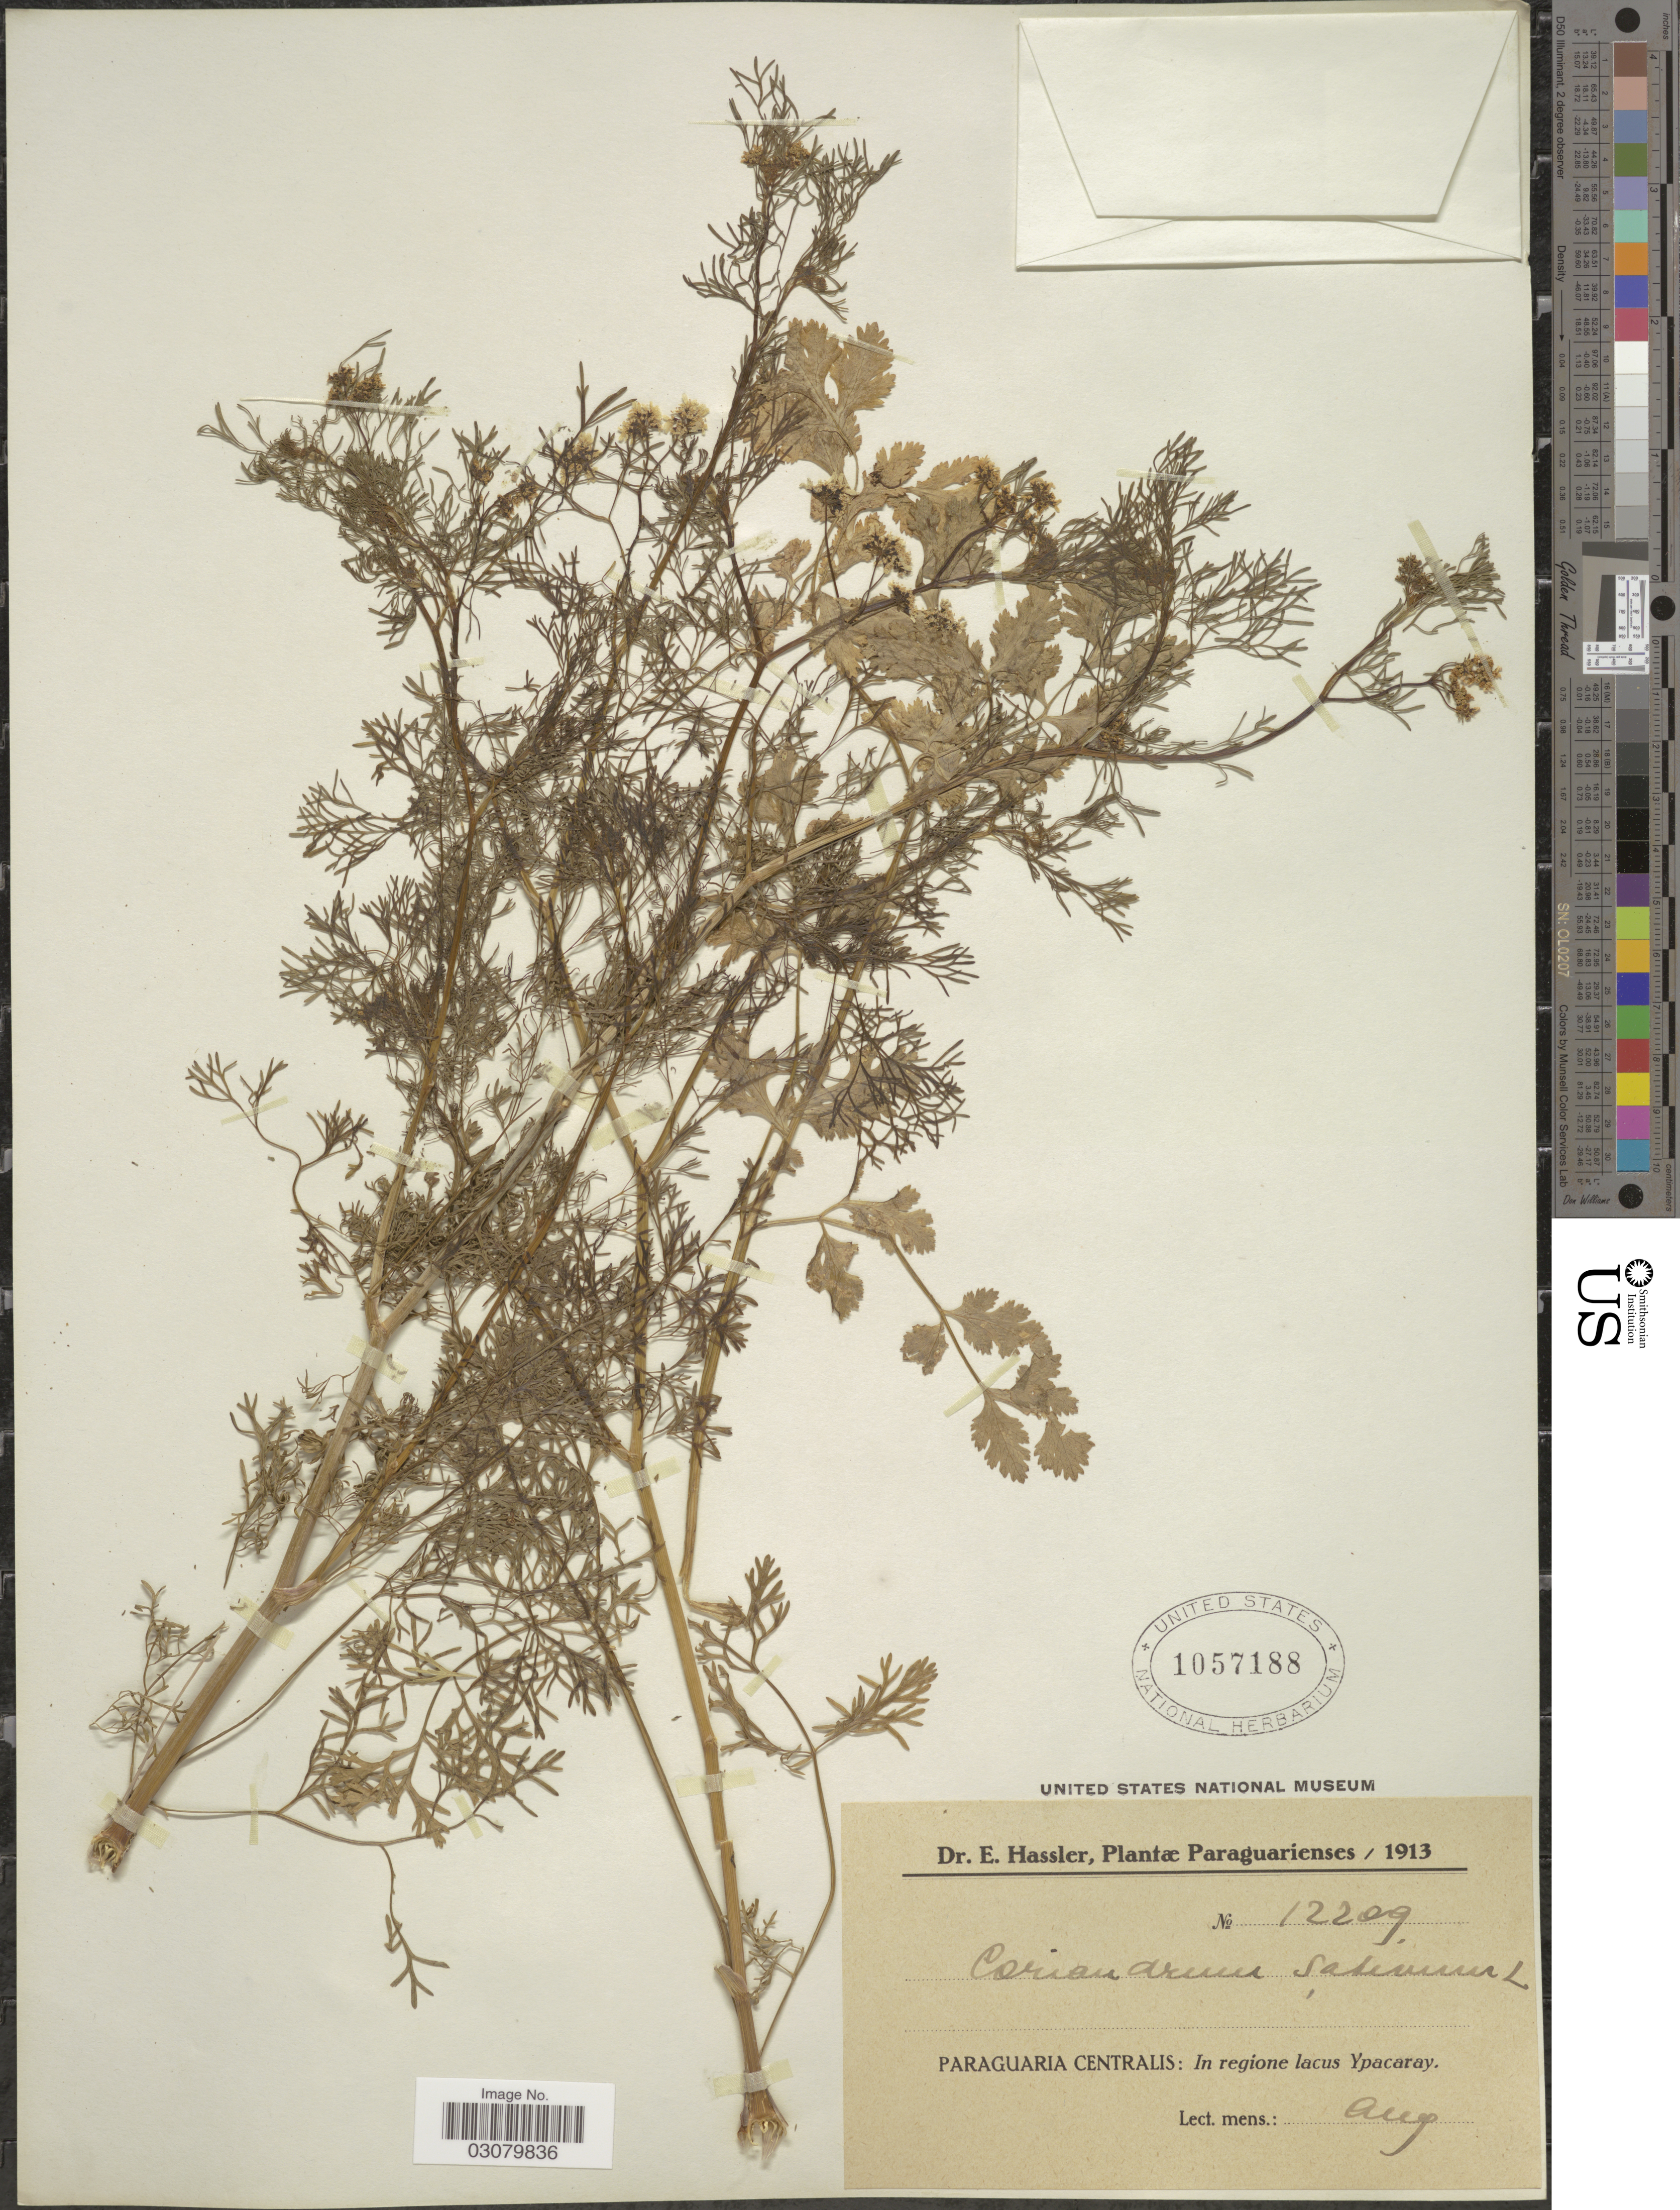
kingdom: Plantae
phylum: Tracheophyta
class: Magnoliopsida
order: Apiales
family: Apiaceae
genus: Coriandrum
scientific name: Coriandrum sativum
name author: L.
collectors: E. Hassler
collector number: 12209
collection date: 1913-08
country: Paraguay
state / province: Central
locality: Paraguaria Centralis: In regione lacus Ypacaray.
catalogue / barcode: US 1057188